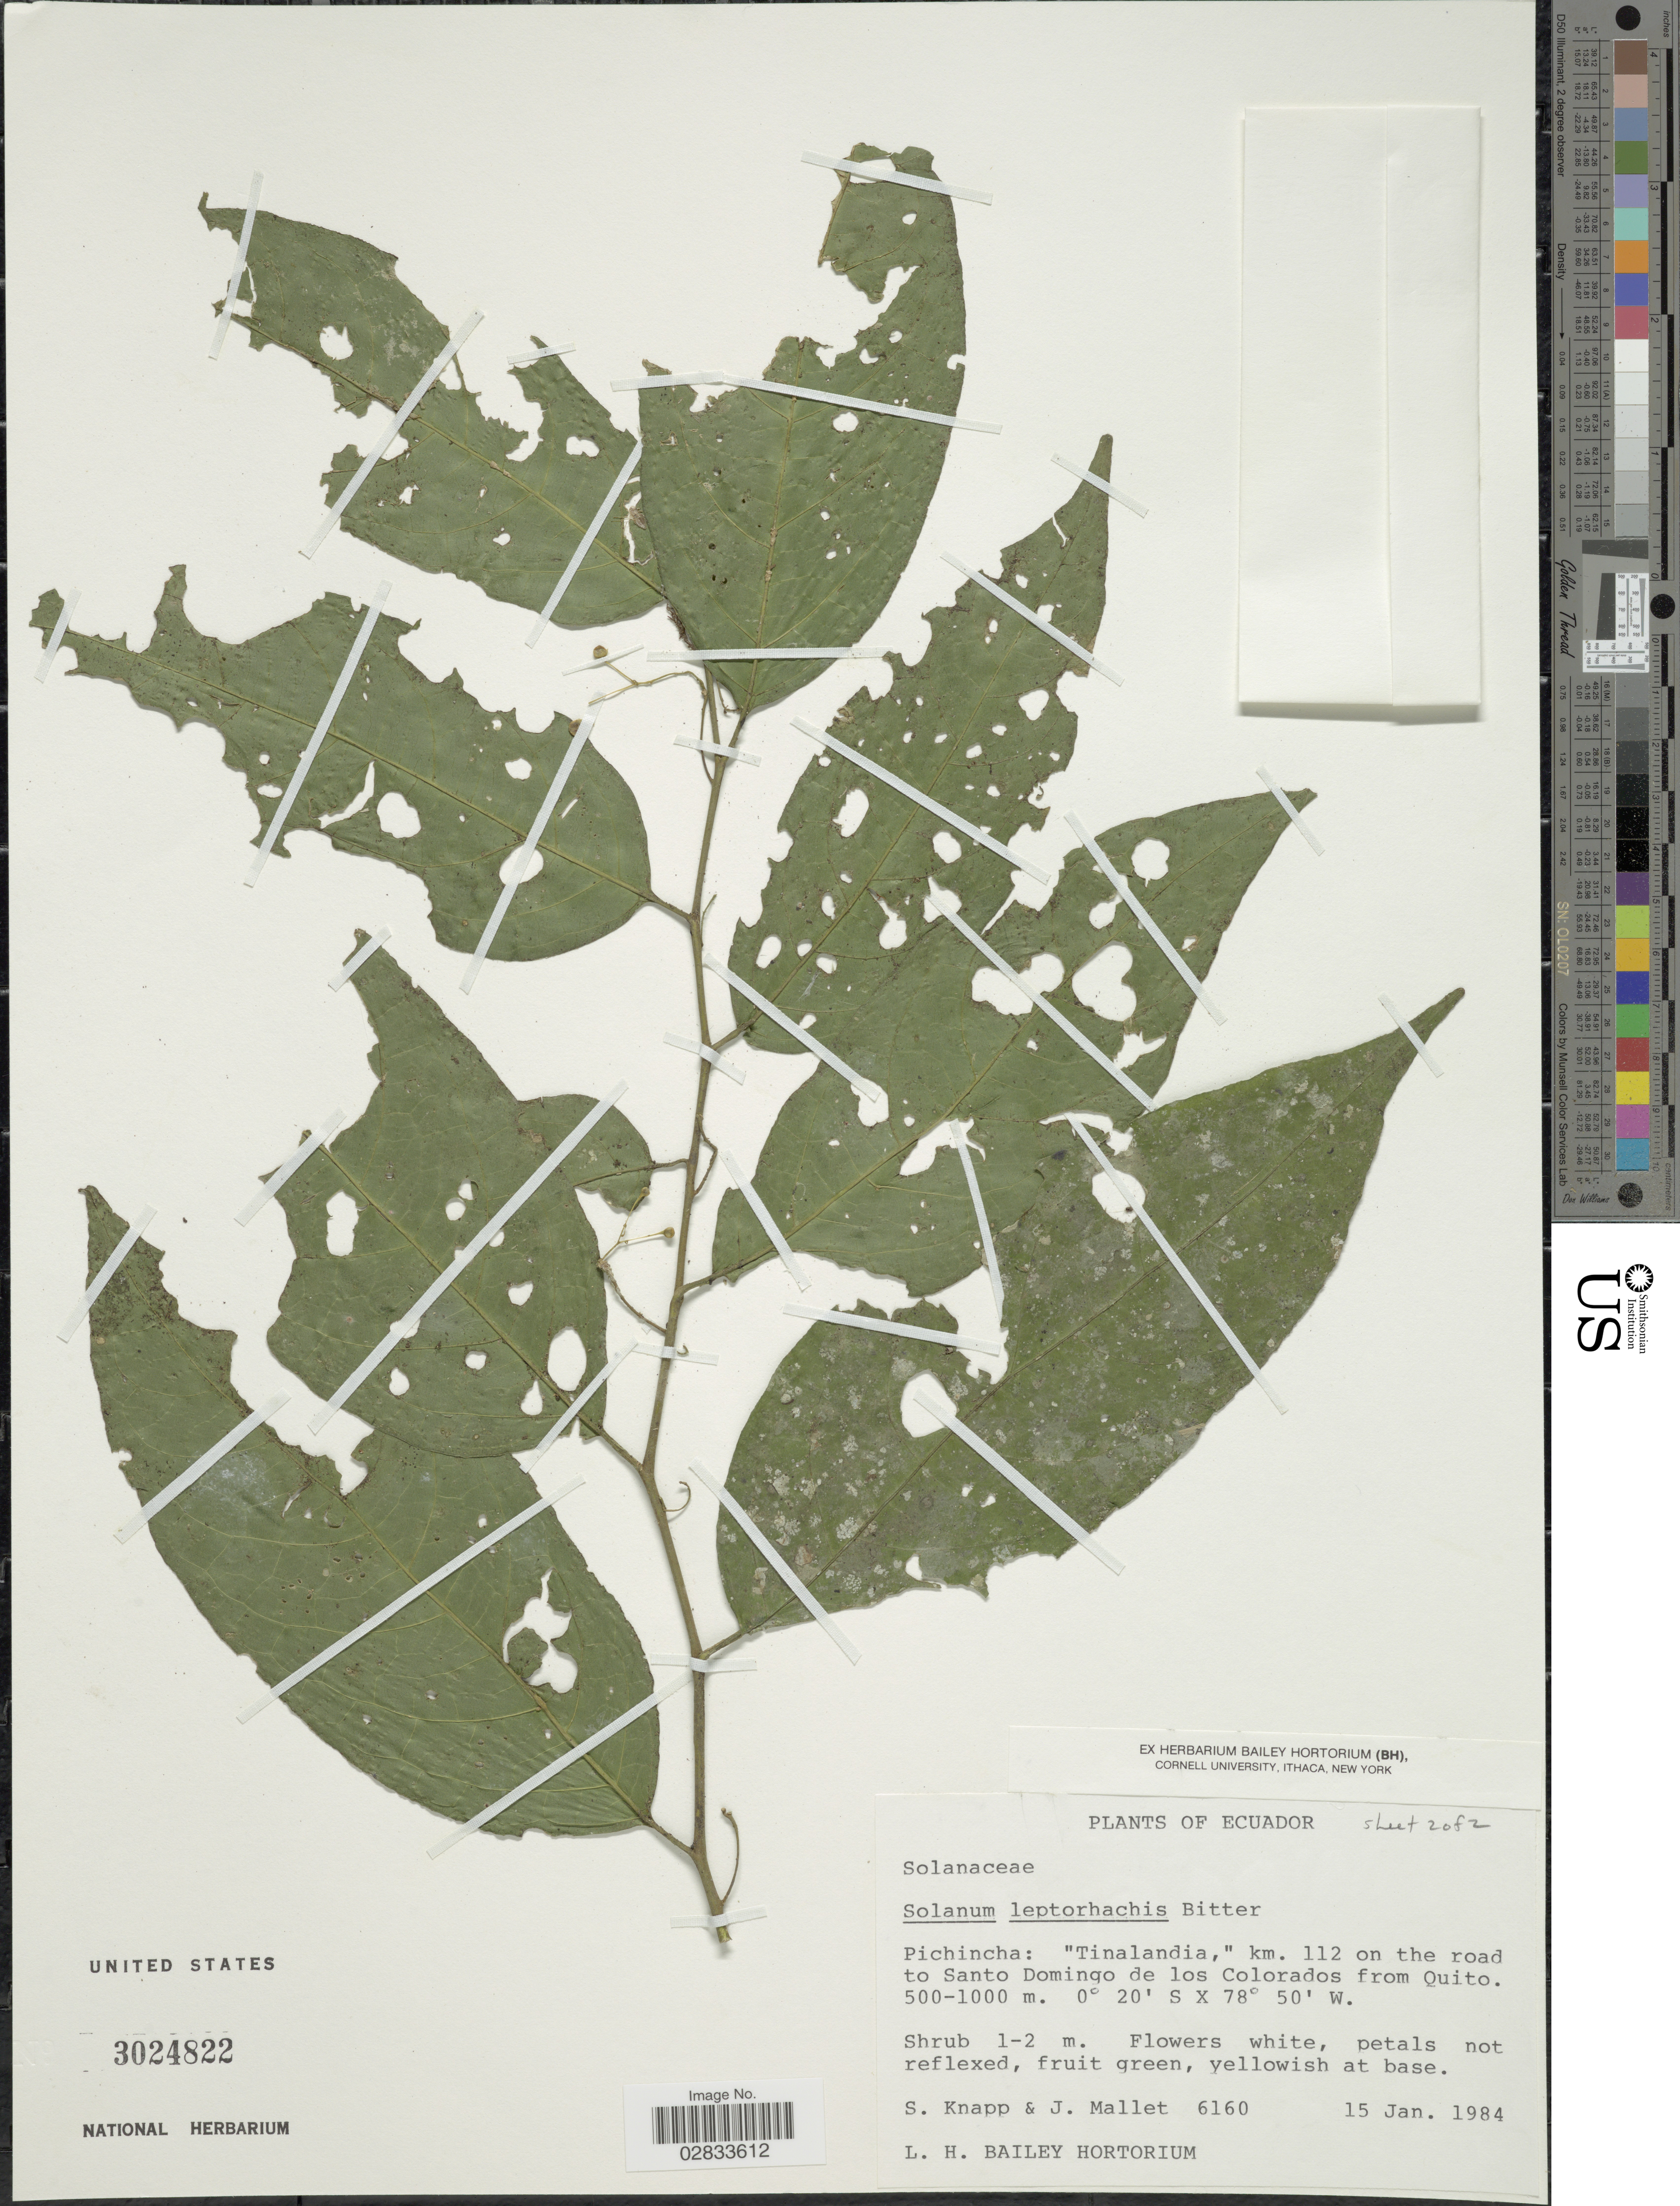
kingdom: Plantae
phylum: Tracheophyta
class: Magnoliopsida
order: Solanales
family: Solanaceae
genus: Solanum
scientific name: Solanum leptorhachis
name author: Bitter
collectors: S. Knapp & J. Mallet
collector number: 6160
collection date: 1984-01-15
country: Ecuador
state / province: Pichincha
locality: Tinalandia,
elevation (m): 500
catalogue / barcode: US 3024822